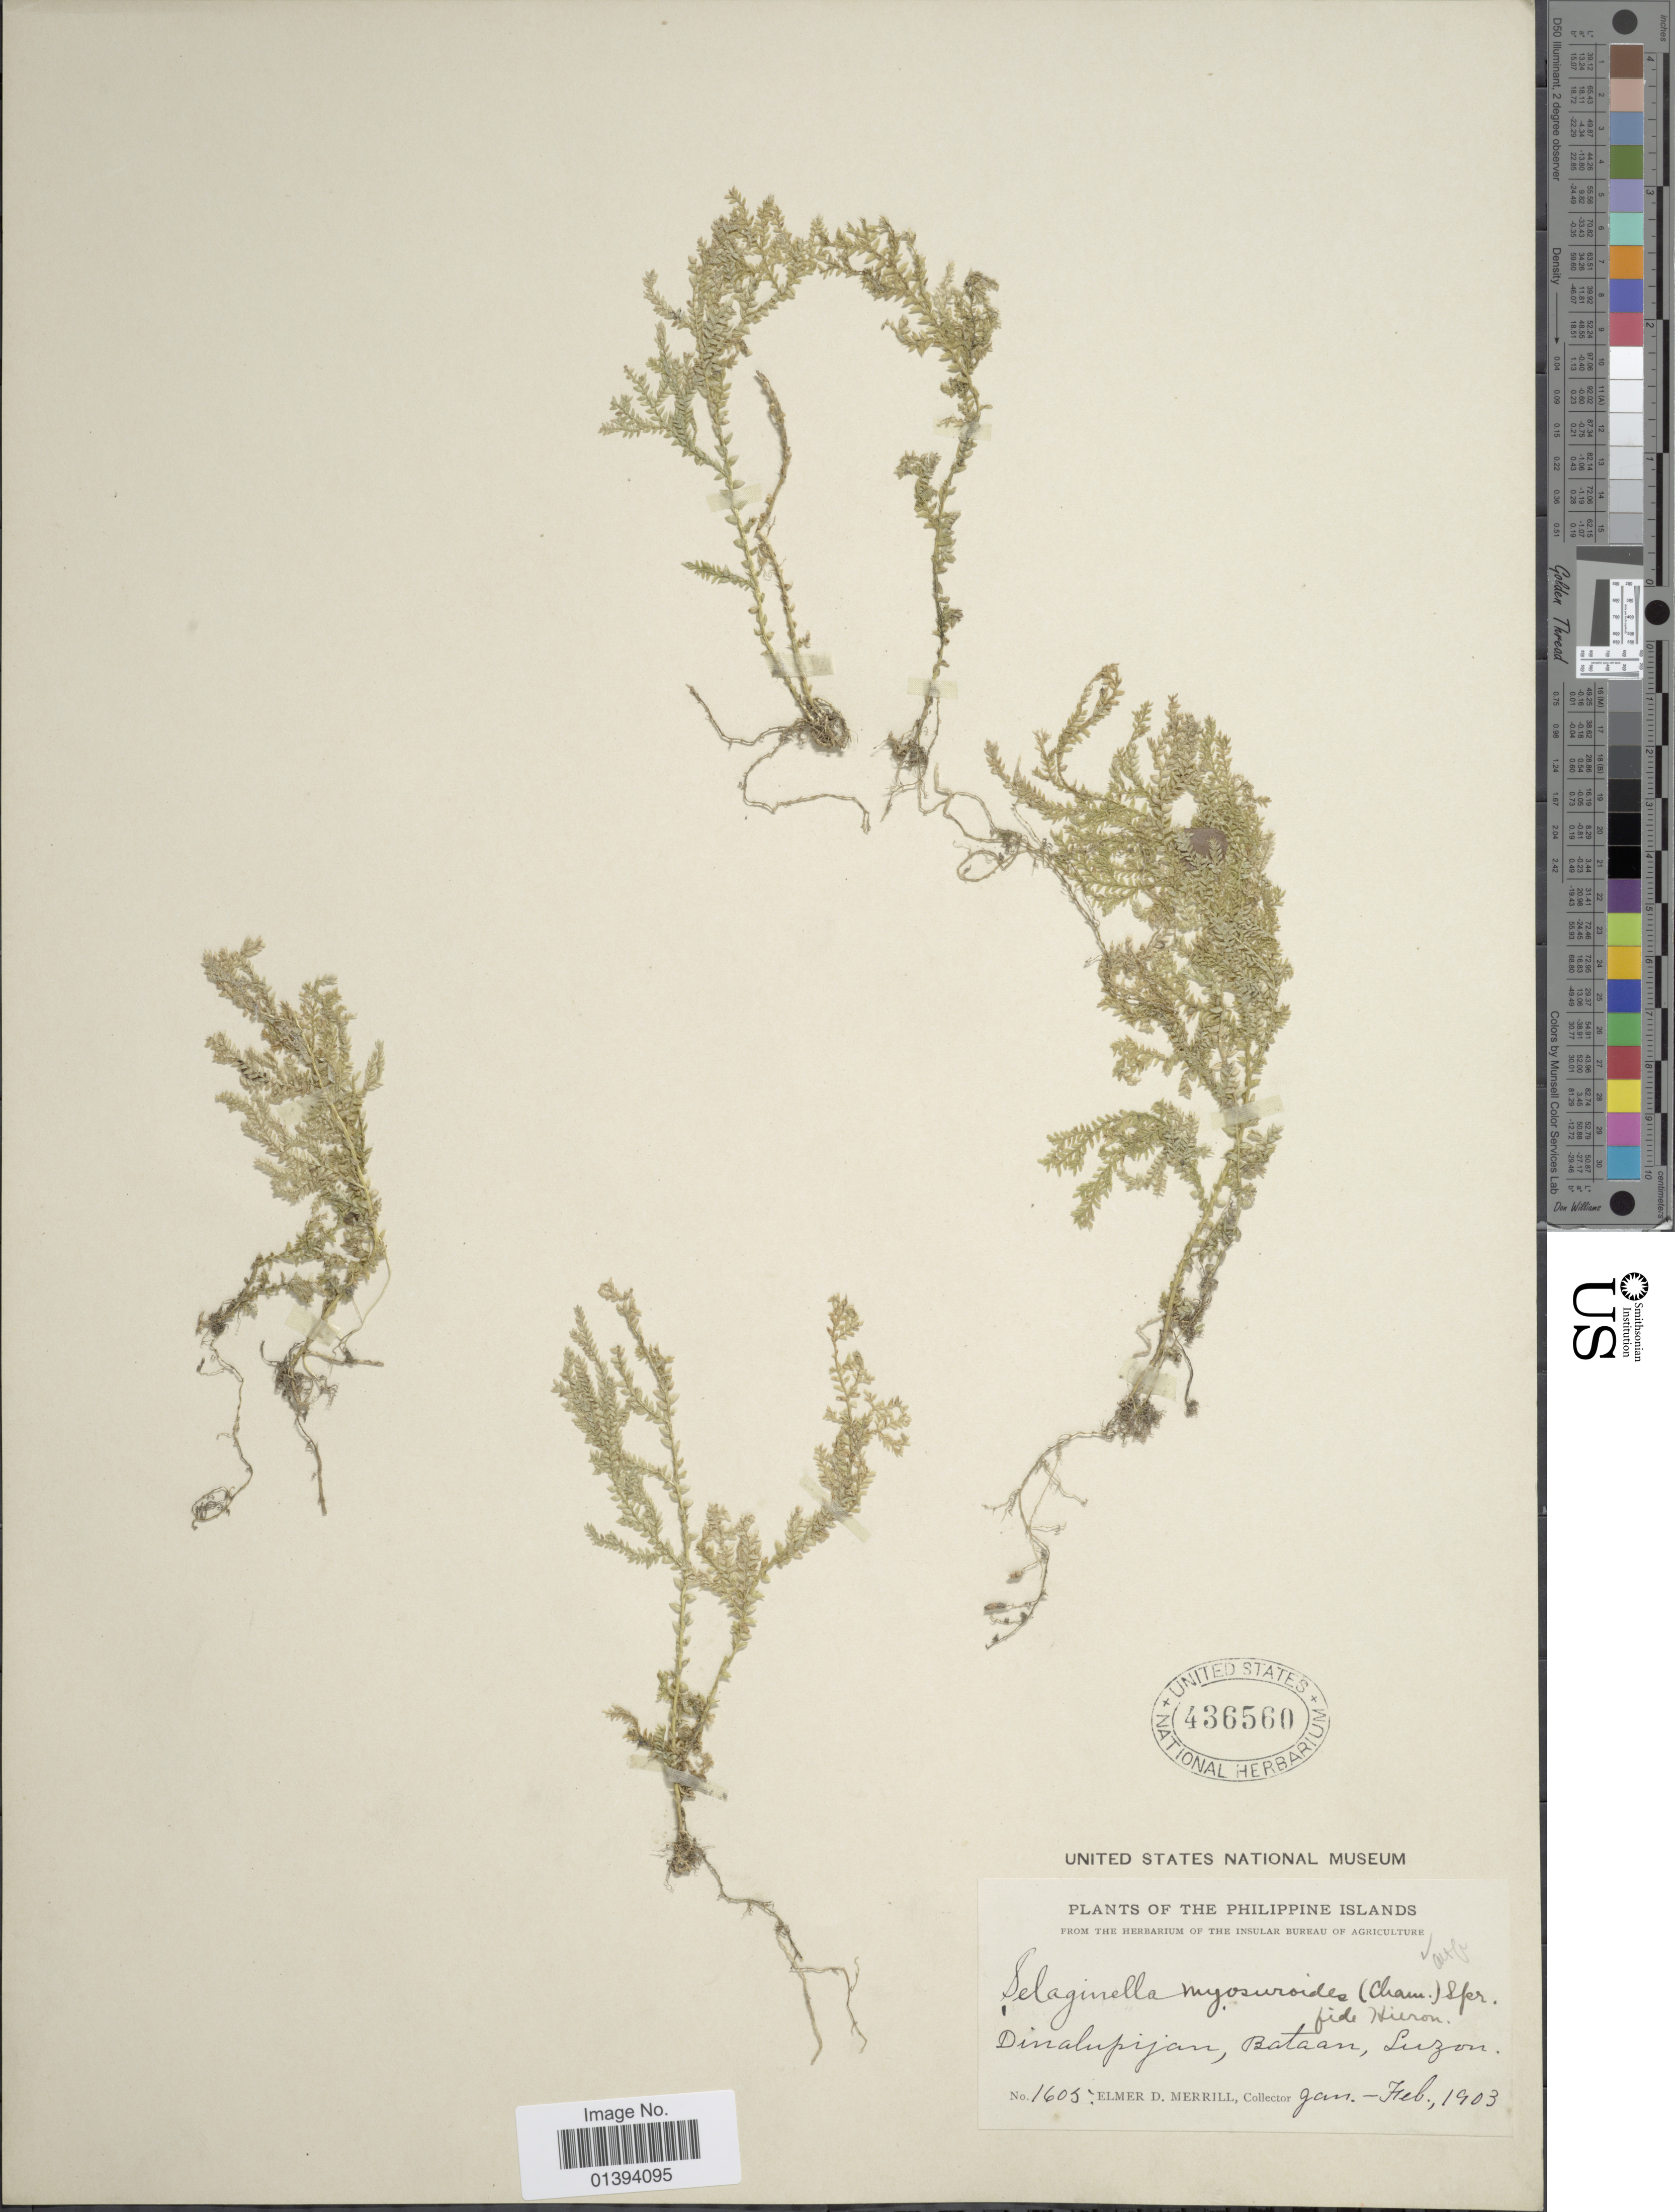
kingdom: Plantae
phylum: Tracheophyta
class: Lycopodiopsida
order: Selaginellales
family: Selaginellaceae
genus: Selaginella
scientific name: Selaginella myosuroides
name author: (Kaulf.) Spring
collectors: E. D. Merrill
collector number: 1605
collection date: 1903-01/1903-02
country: Philippines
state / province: Central Luzon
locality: Dulupijan, Bataan Luzon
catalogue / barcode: US 436560